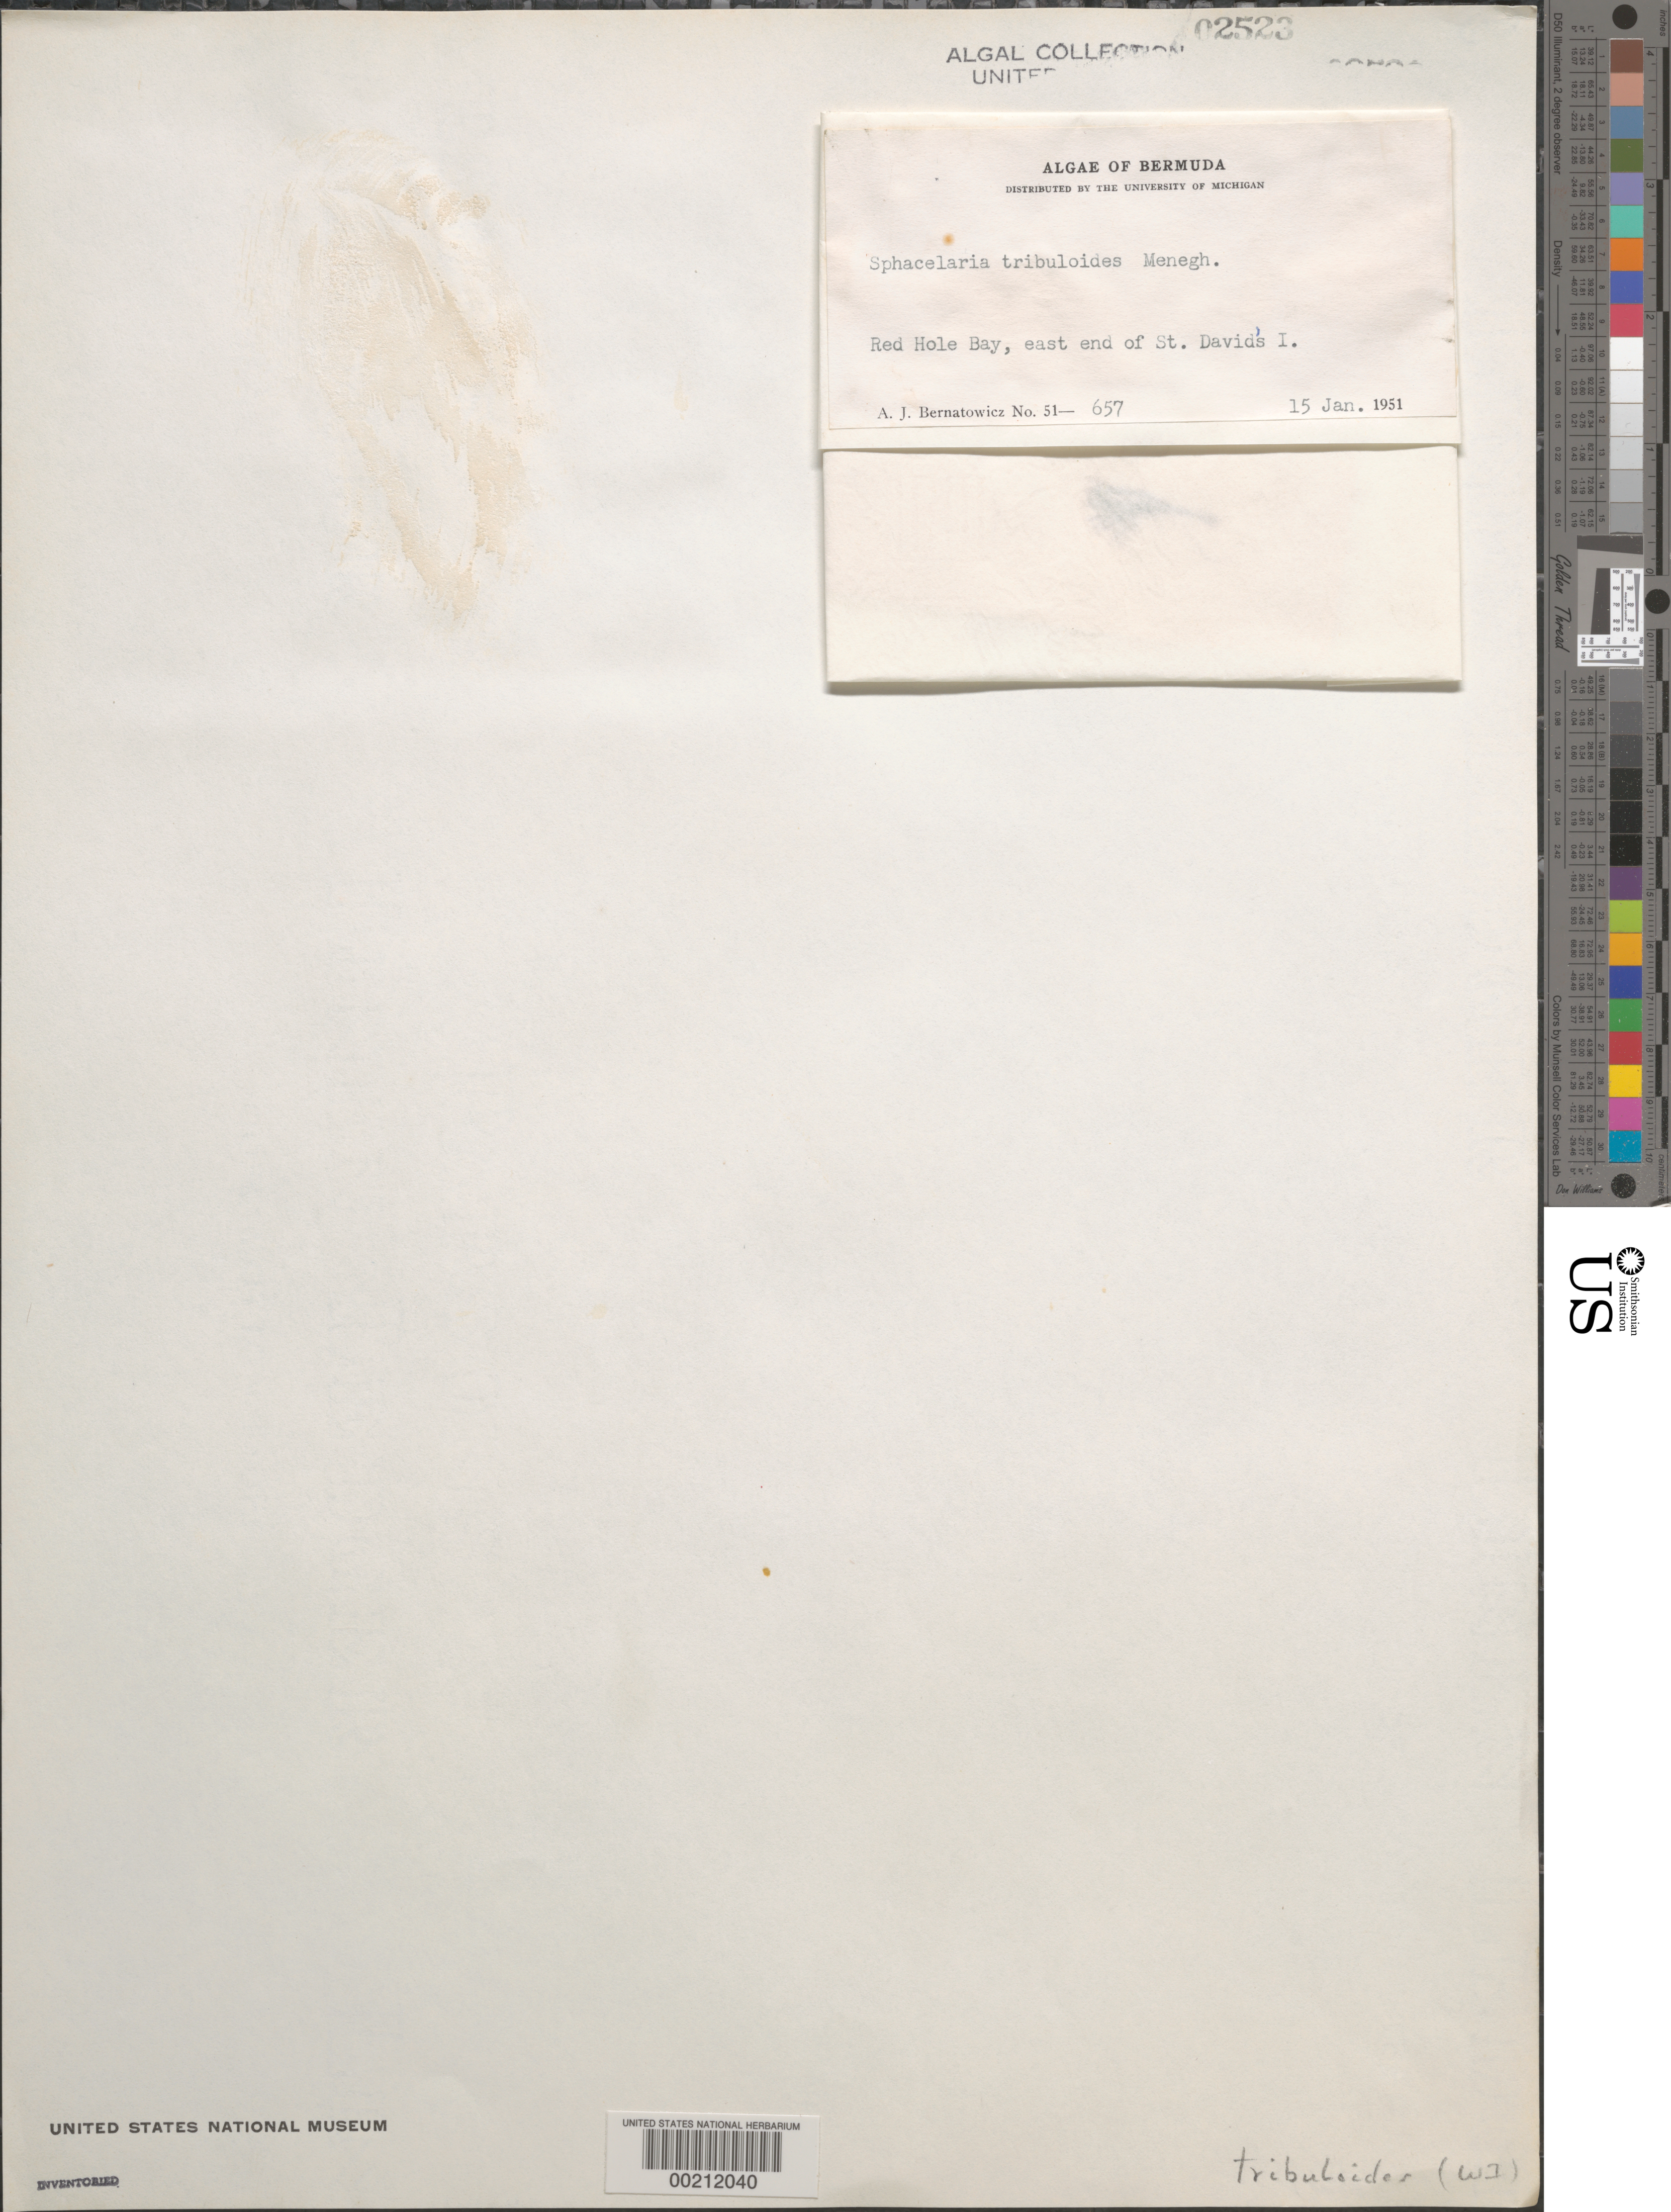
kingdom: Chromista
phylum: Ochrophyta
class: Phaeophyceae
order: Sphacelariales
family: Sphacelariaceae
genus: Sphacelaria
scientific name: Sphacelaria tribuloides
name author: Menegh.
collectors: A. Bernatowicz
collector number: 51-657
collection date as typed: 15 Jan 1951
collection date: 1951-01-15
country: Bermuda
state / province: Saint George's (parish)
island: St. David's Island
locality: Red Hole Bay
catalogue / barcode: US 2523